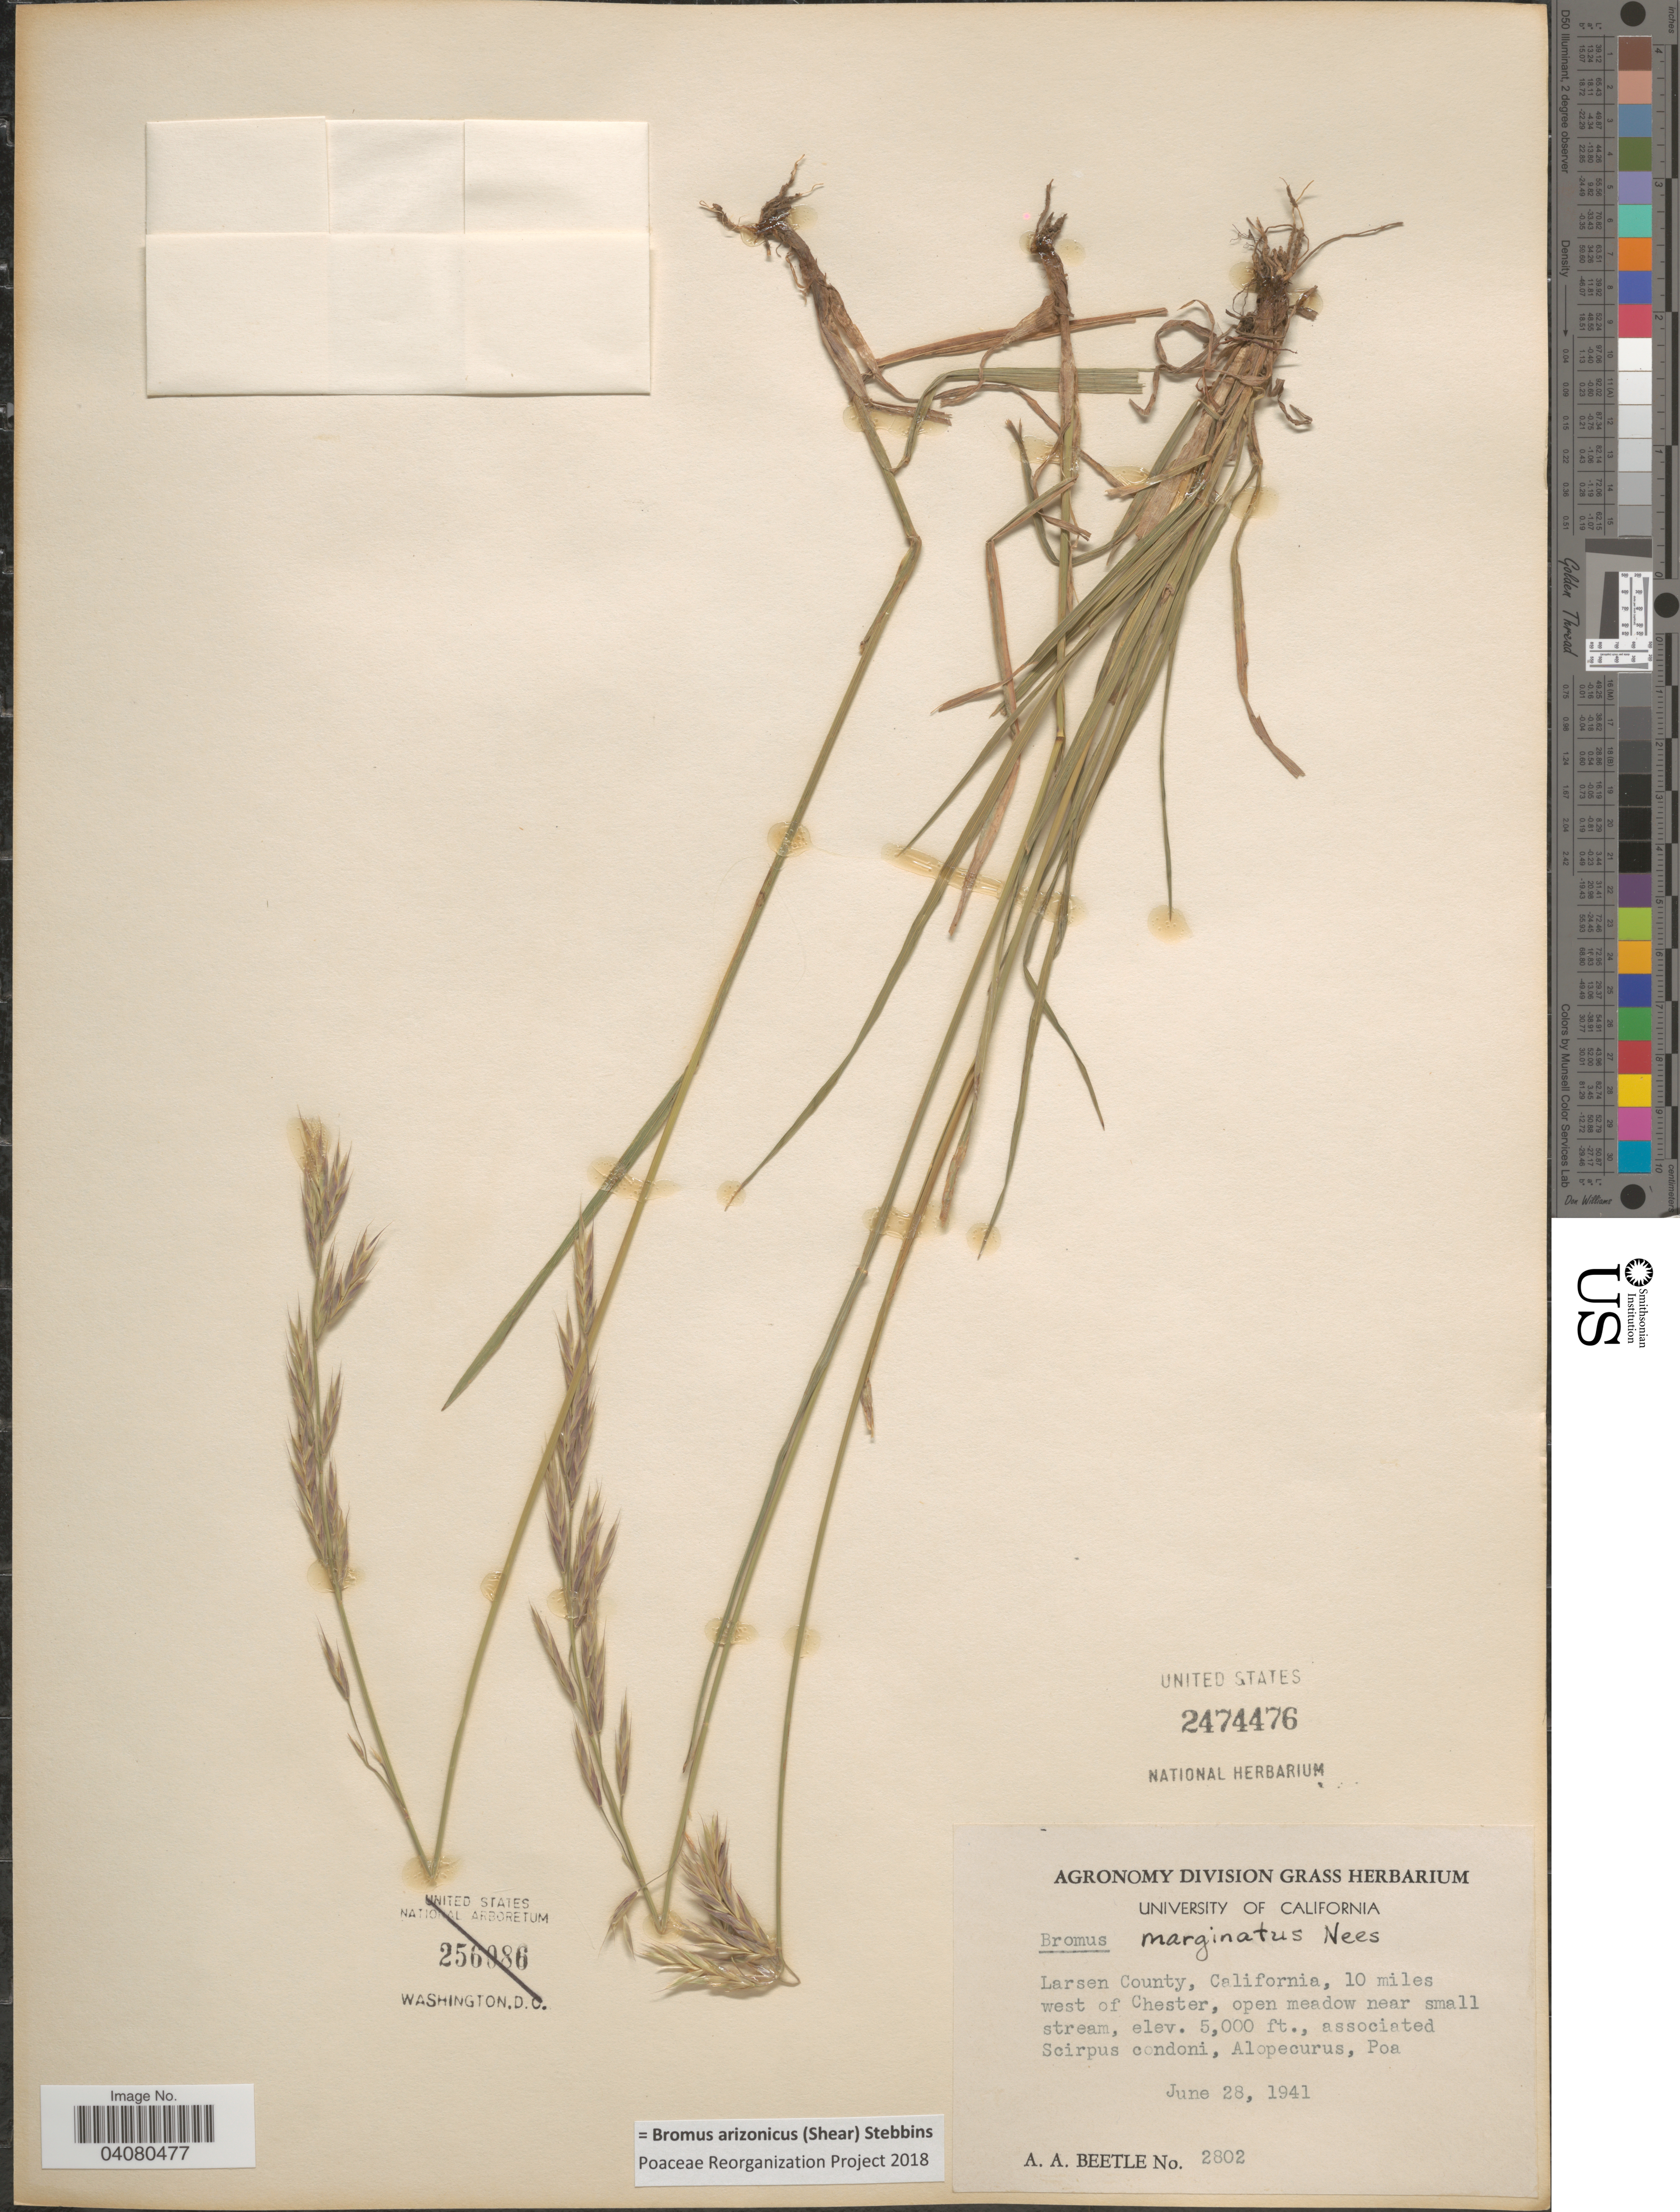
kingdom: Plantae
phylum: Tracheophyta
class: Liliopsida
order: Poales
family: Poaceae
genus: Bromus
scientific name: Bromus arenarius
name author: Labill.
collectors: A. A. Beetle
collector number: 2802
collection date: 1941-06-28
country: United States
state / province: California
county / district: Lassen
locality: Larsen County, 10 miles west of Chester.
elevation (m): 1524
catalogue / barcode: US 2474476